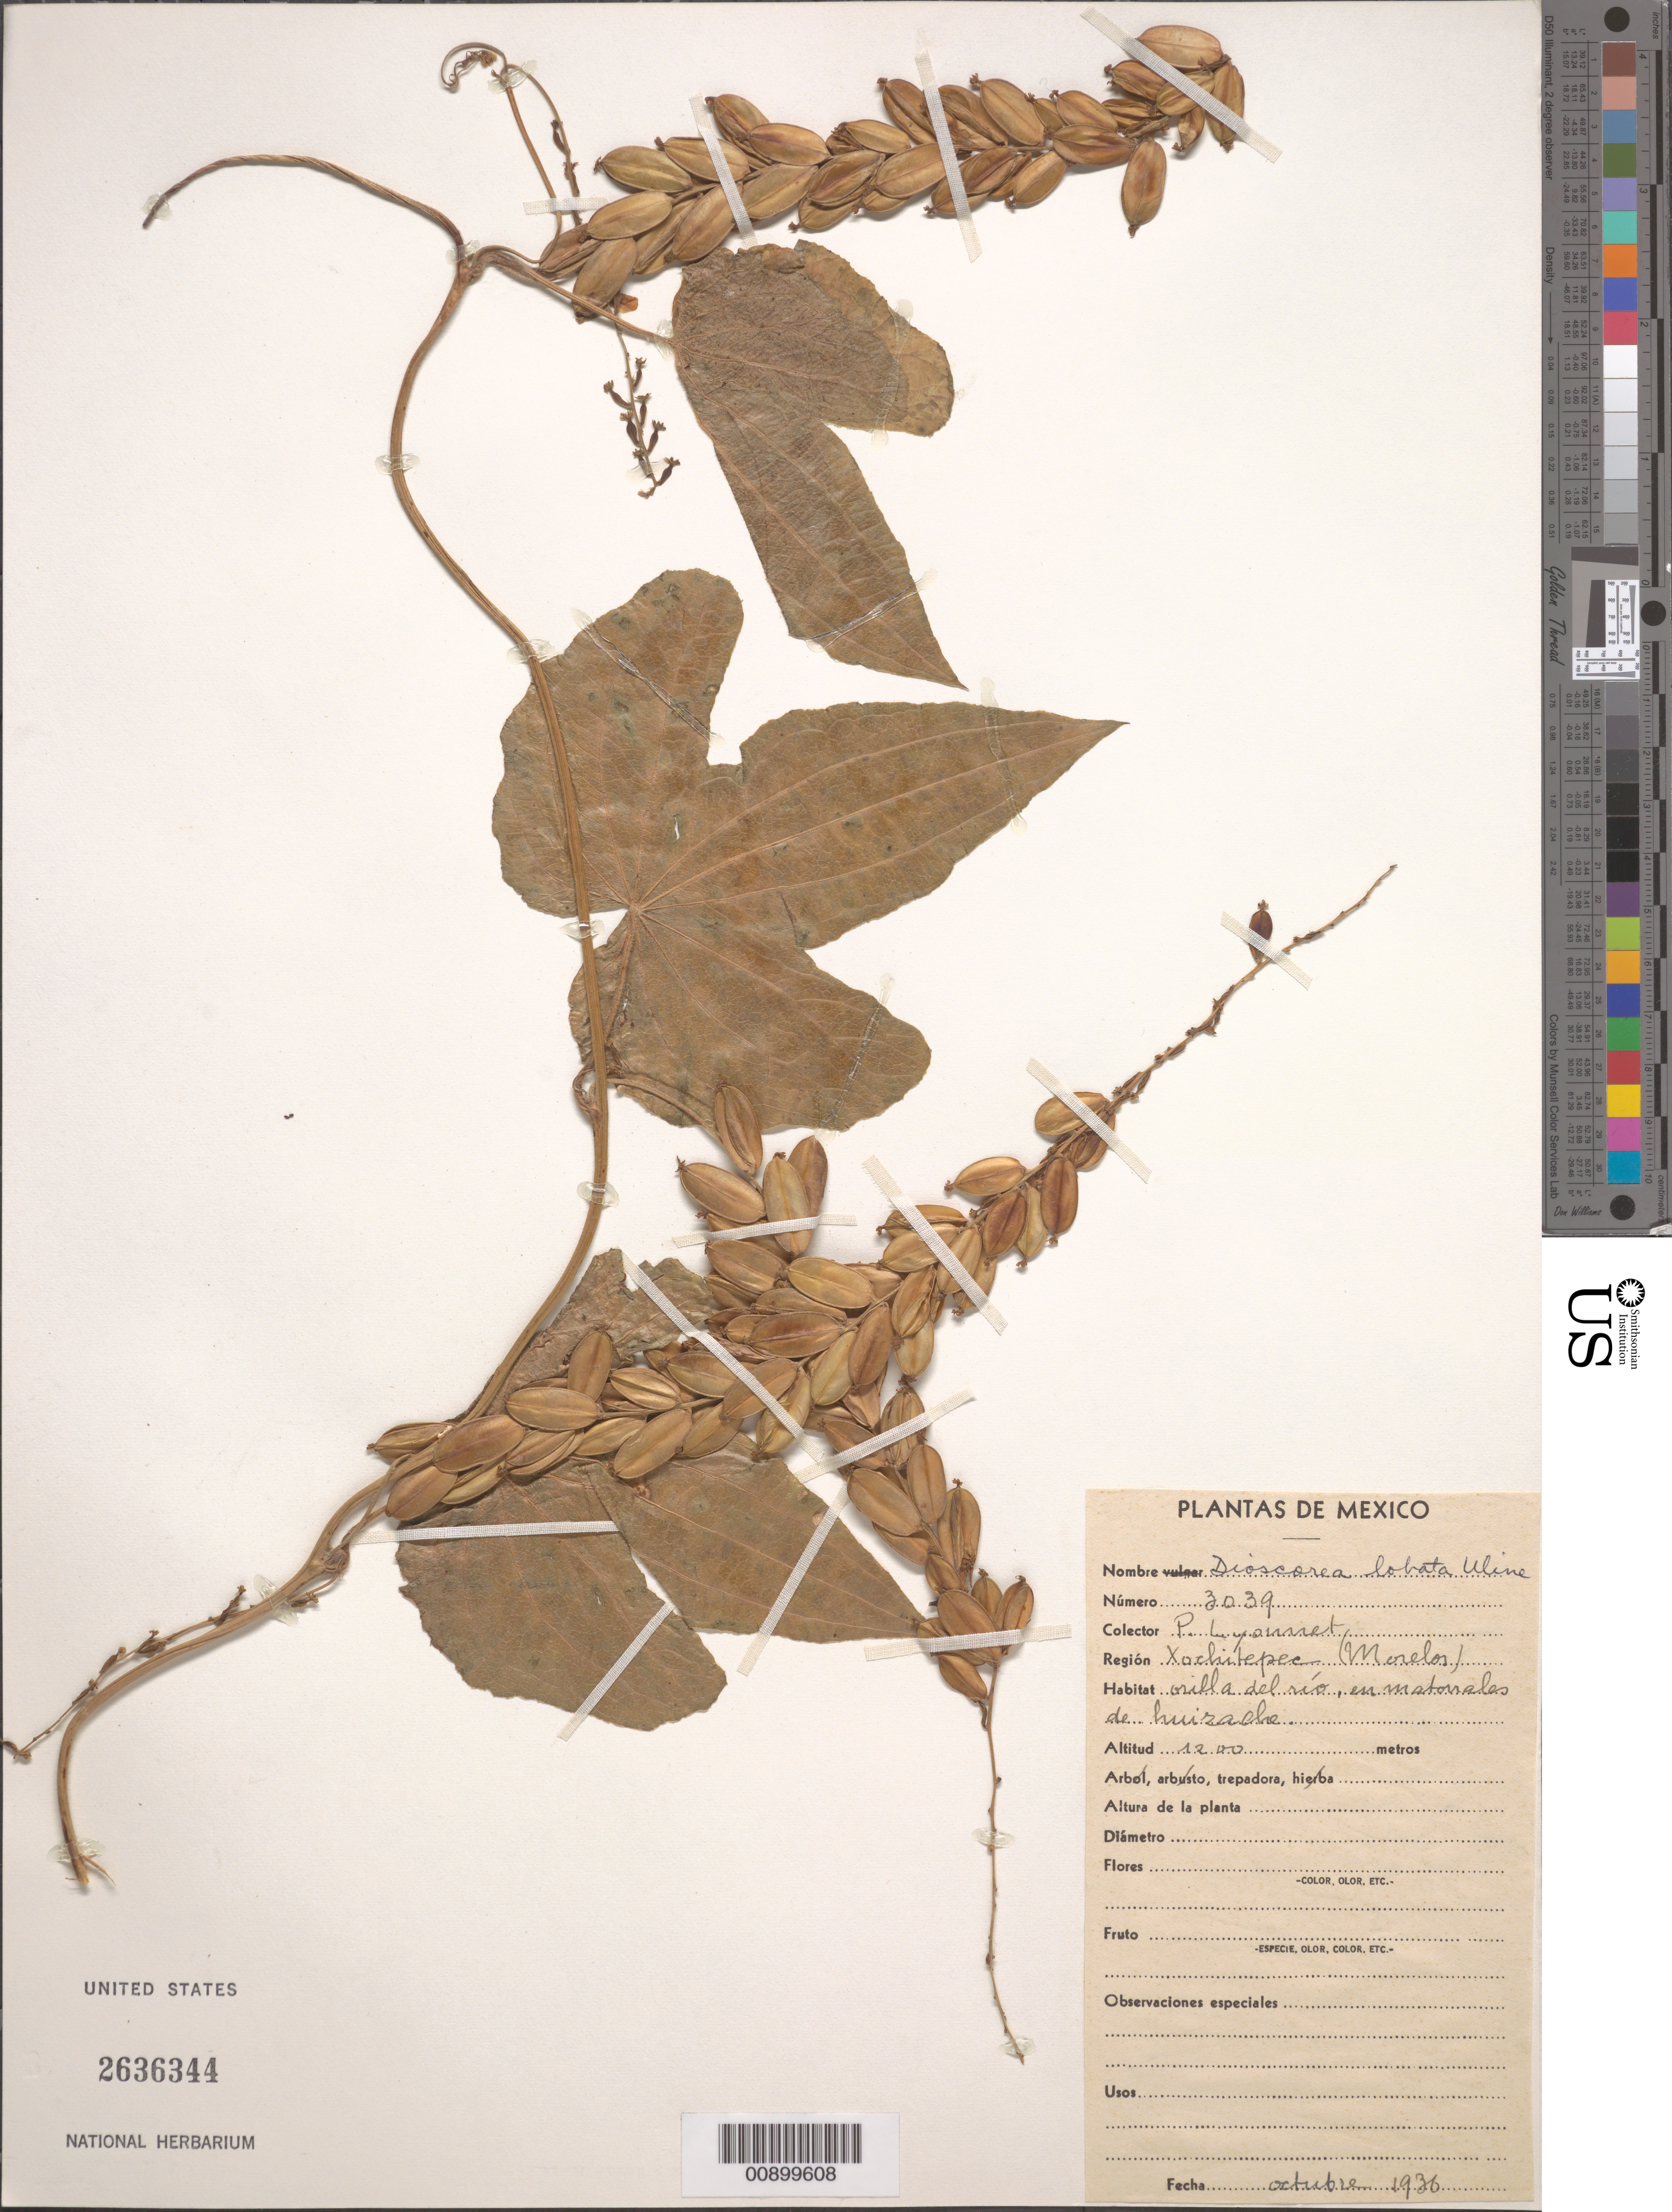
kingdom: Plantae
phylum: Tracheophyta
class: Liliopsida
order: Dioscoreales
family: Dioscoreaceae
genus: Dioscorea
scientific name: Dioscorea lobata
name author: Uline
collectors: Bro. E. Lyonnet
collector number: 3039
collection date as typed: Oct 1936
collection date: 1936-10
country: Mexico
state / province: Morelos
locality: Xochitepec, Morelos.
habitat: Orilla del río, en matorrales de huizache.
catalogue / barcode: US 2636344